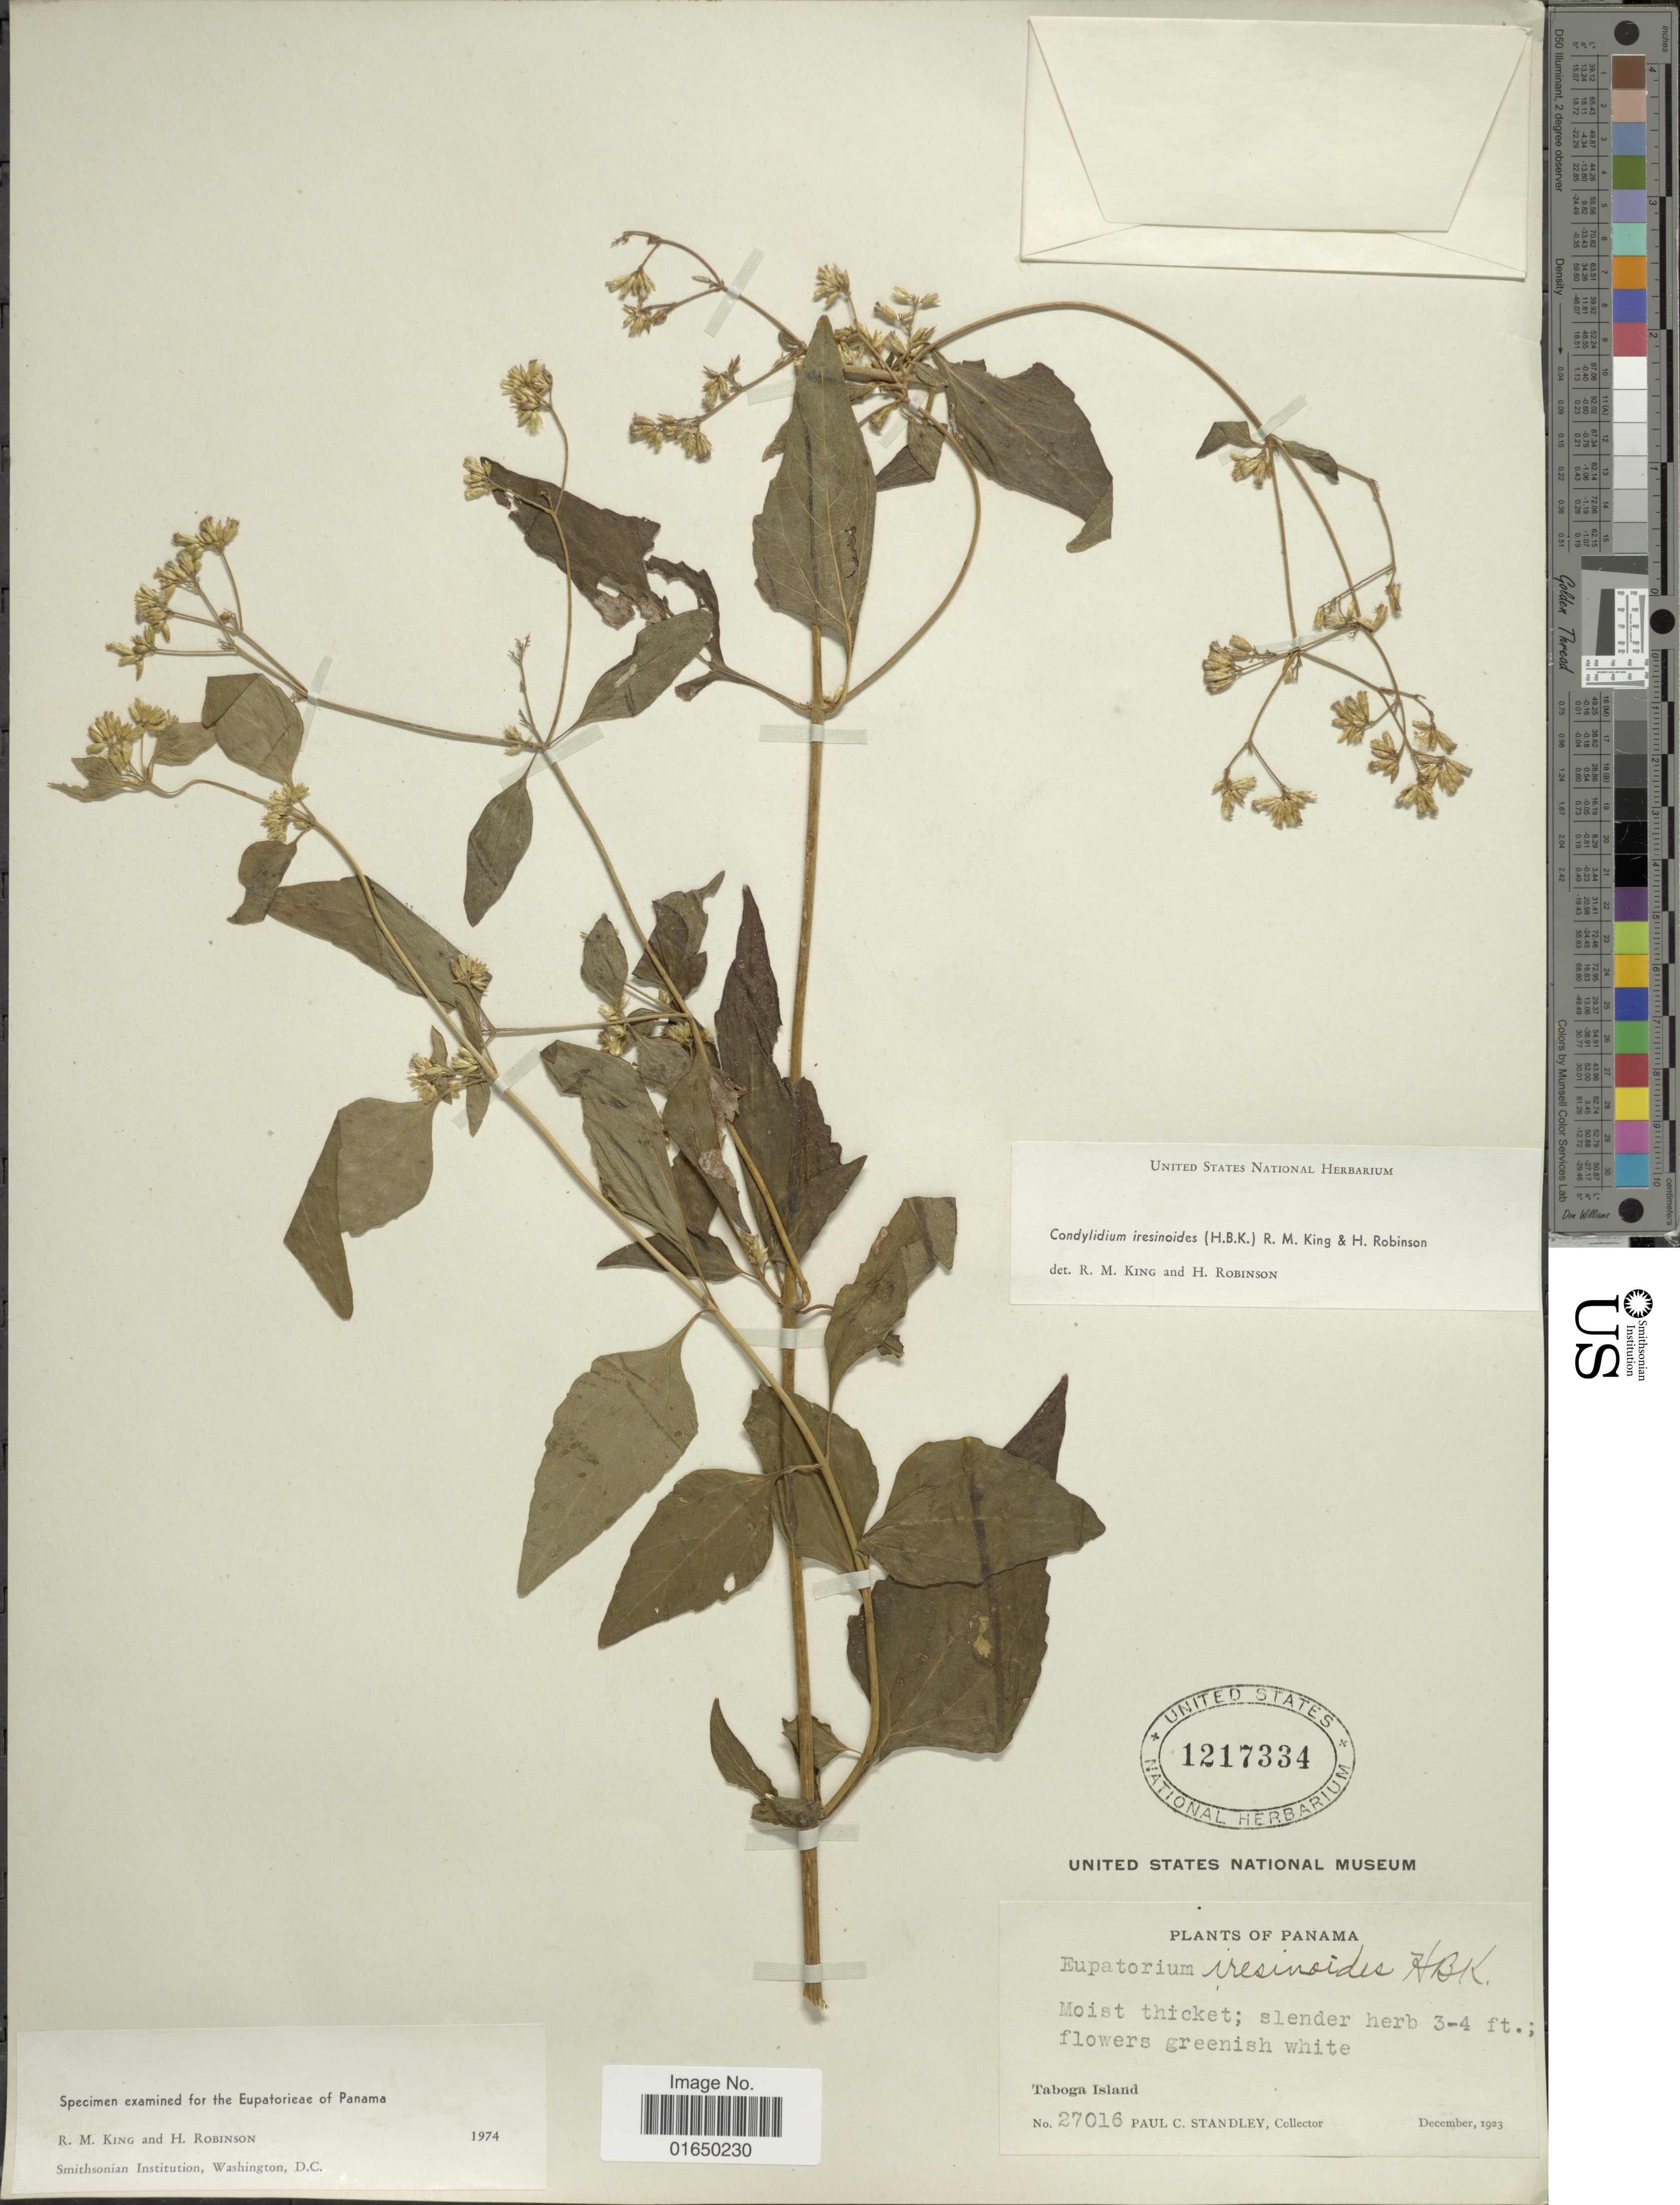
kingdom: Plantae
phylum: Tracheophyta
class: Magnoliopsida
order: Asterales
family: Asteraceae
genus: Condylidium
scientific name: Condylidium iresinoides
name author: (Kunth) R.M. King & H. Rob.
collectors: P. C. Standley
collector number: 27016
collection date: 1923-12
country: Panama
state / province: Panamá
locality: Taboga Island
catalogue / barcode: US 1217334